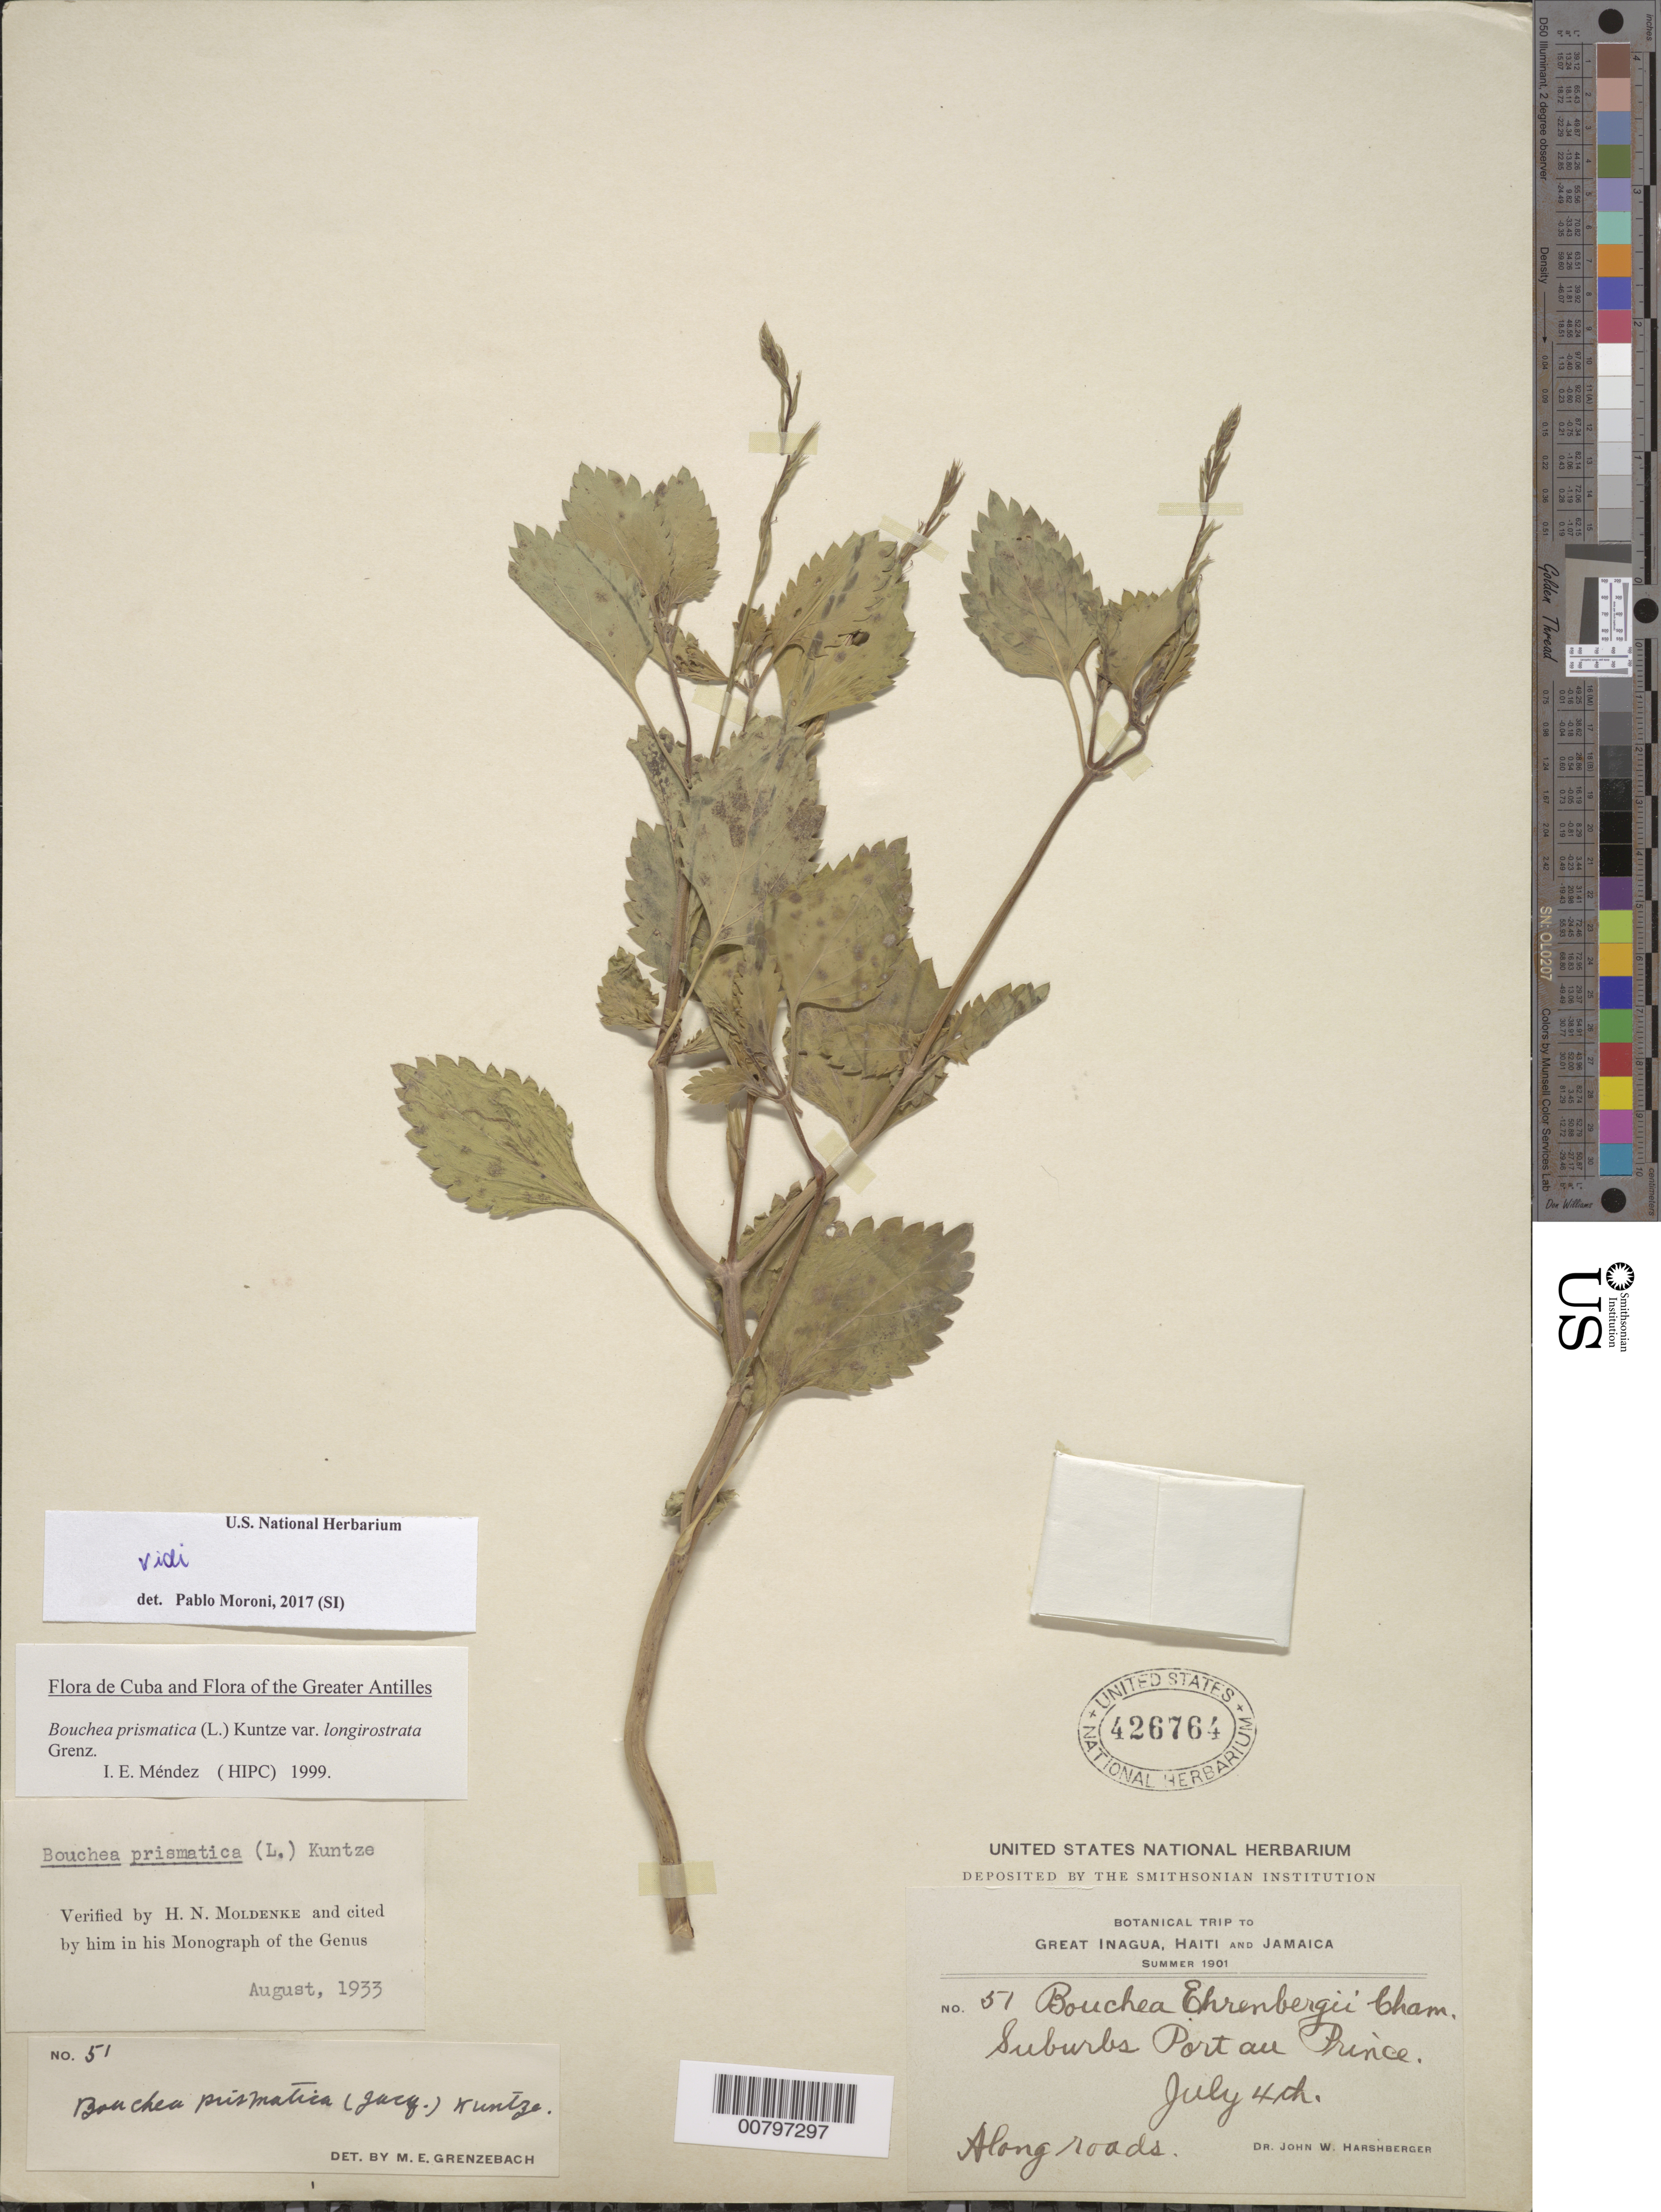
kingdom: Plantae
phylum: Tracheophyta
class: Magnoliopsida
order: Lamiales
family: Verbenaceae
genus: Bouchea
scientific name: Bouchea prismatica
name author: (L.) Kuntze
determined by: Méndez, Isidro E., (HIPC)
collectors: J. A. Harshberger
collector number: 51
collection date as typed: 04 Jul 1901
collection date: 1901-07-04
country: Haiti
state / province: Ouest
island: Hispaniola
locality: Suburbs of Port au Prince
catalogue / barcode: US 426764